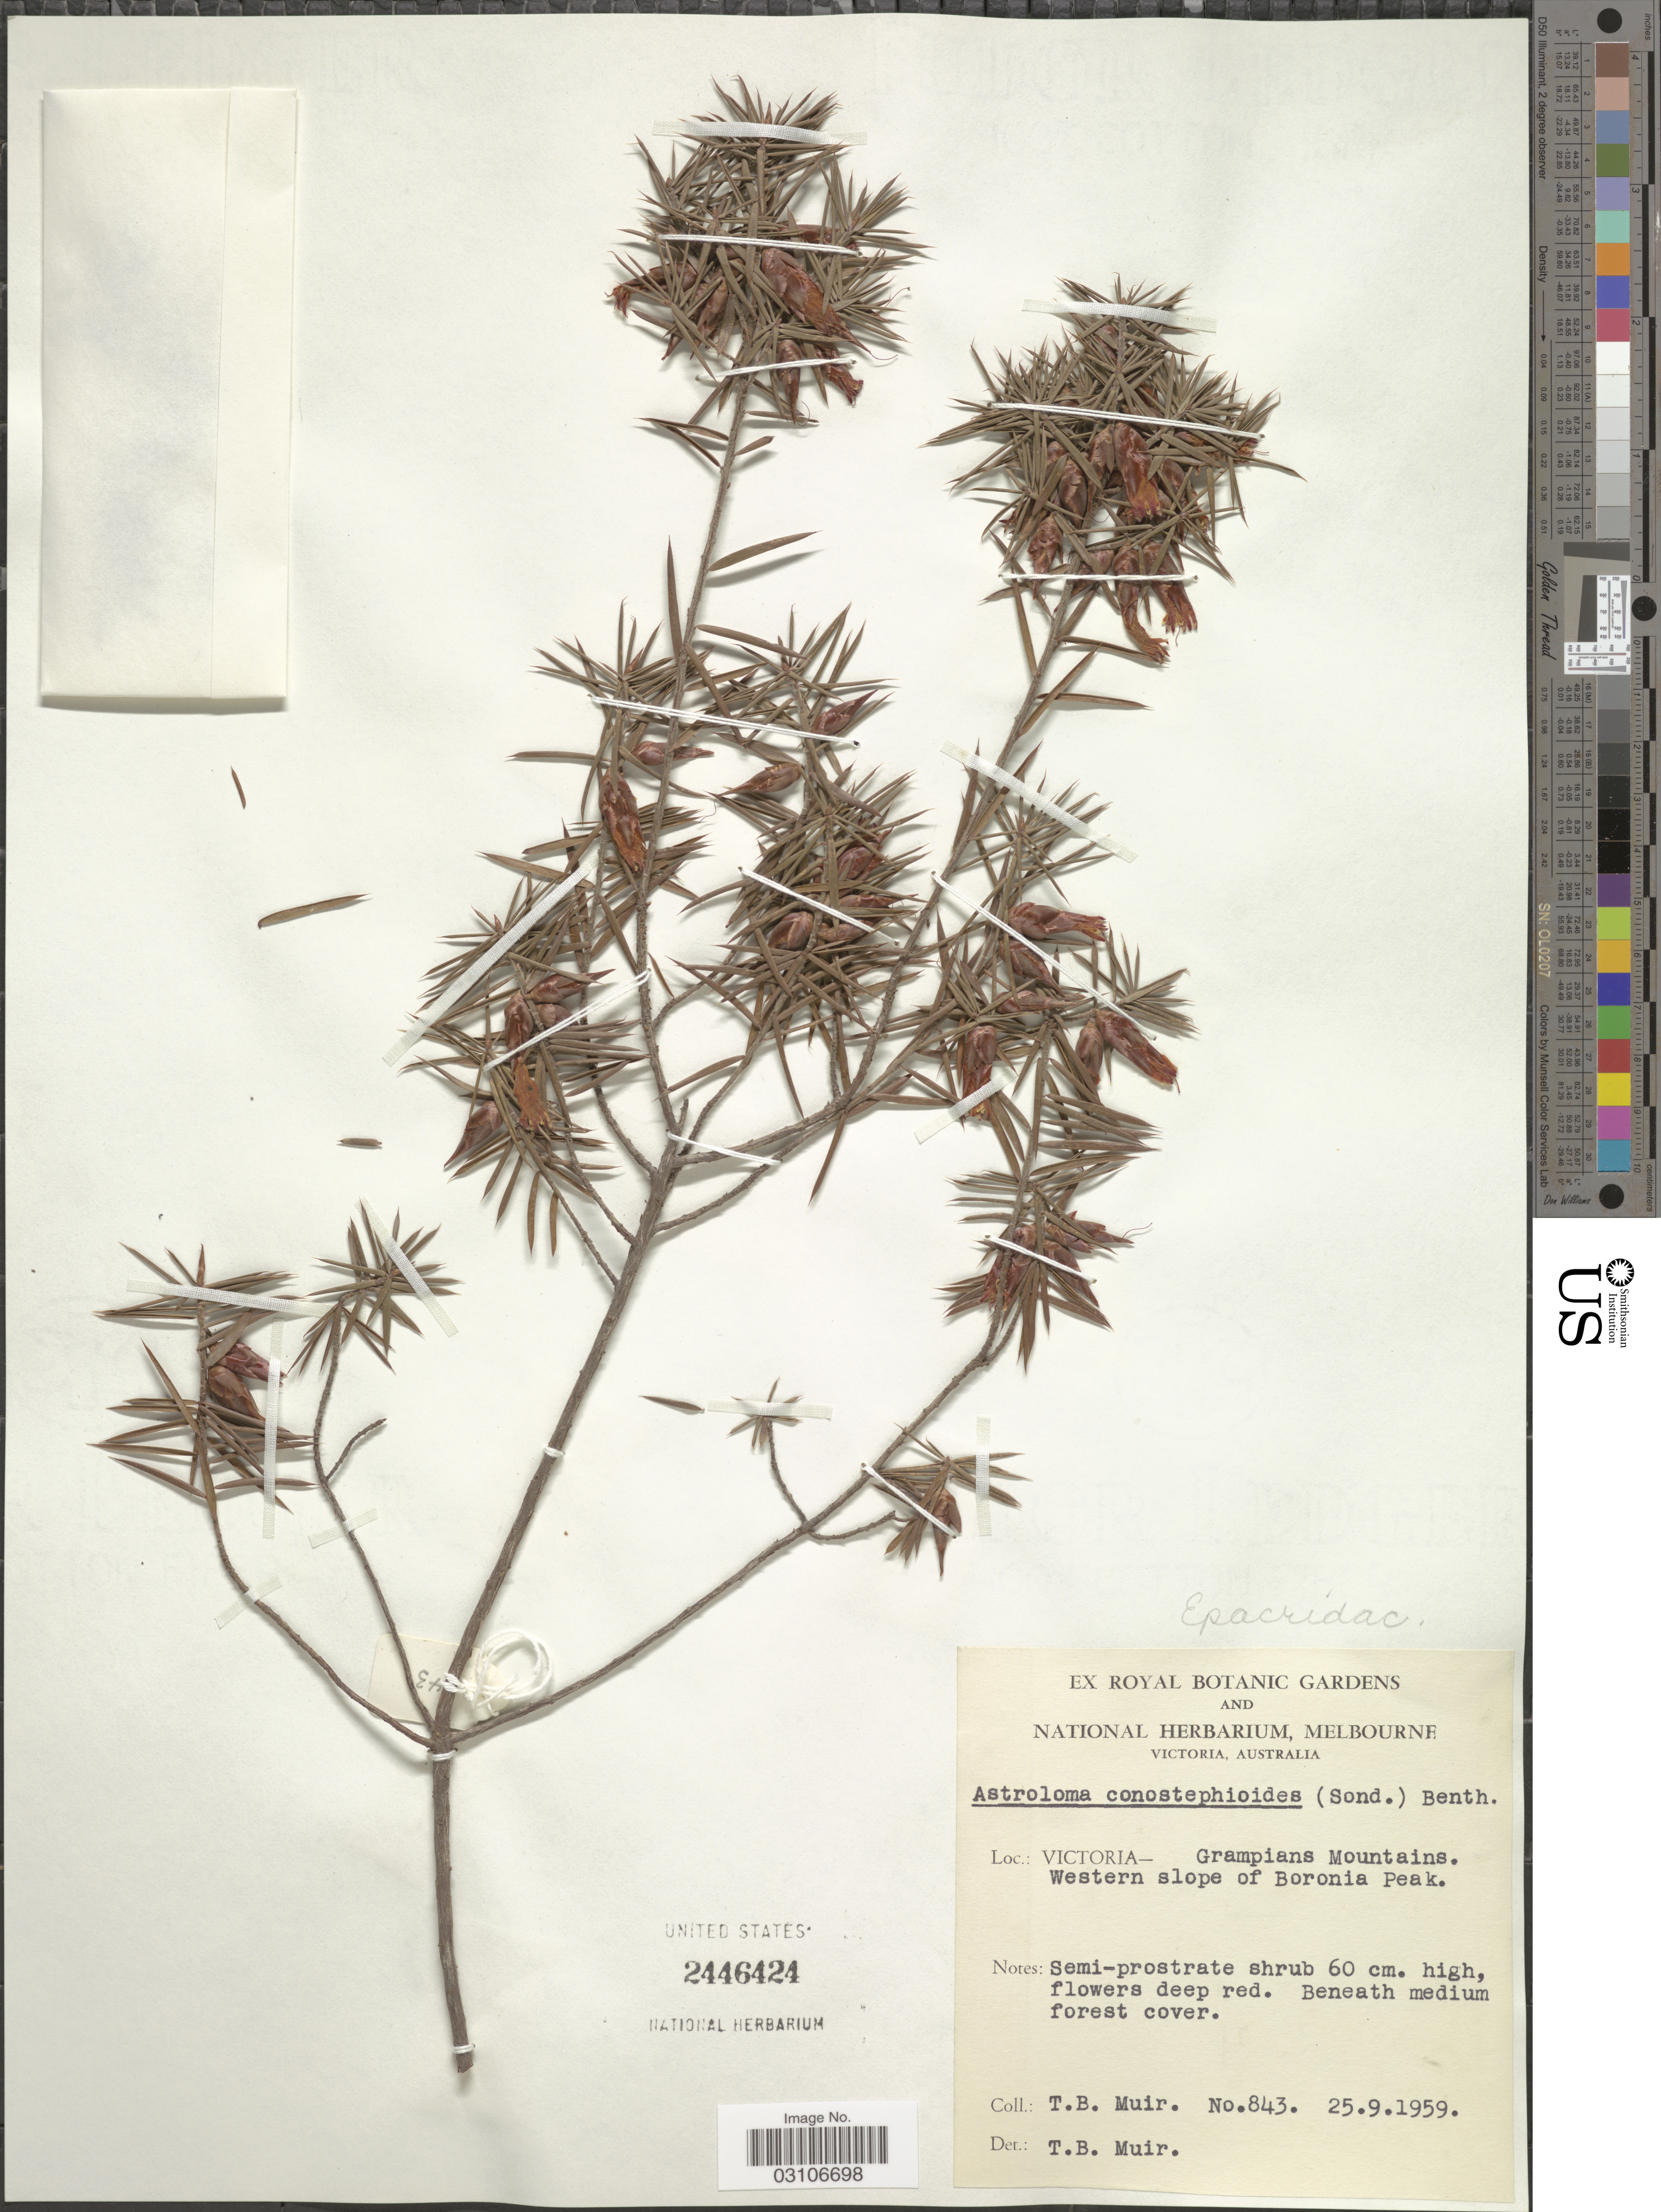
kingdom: Plantae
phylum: Tracheophyta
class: Magnoliopsida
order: Ericales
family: Ericaceae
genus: Astroloma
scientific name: Astroloma conostephioides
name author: F. Muell. ex Benth.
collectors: T. Muir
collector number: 843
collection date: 1959-09-25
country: Australia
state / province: Victoria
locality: Victoria- Grampians Mountains. Western slope of Boronia Peak.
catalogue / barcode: US 2446424